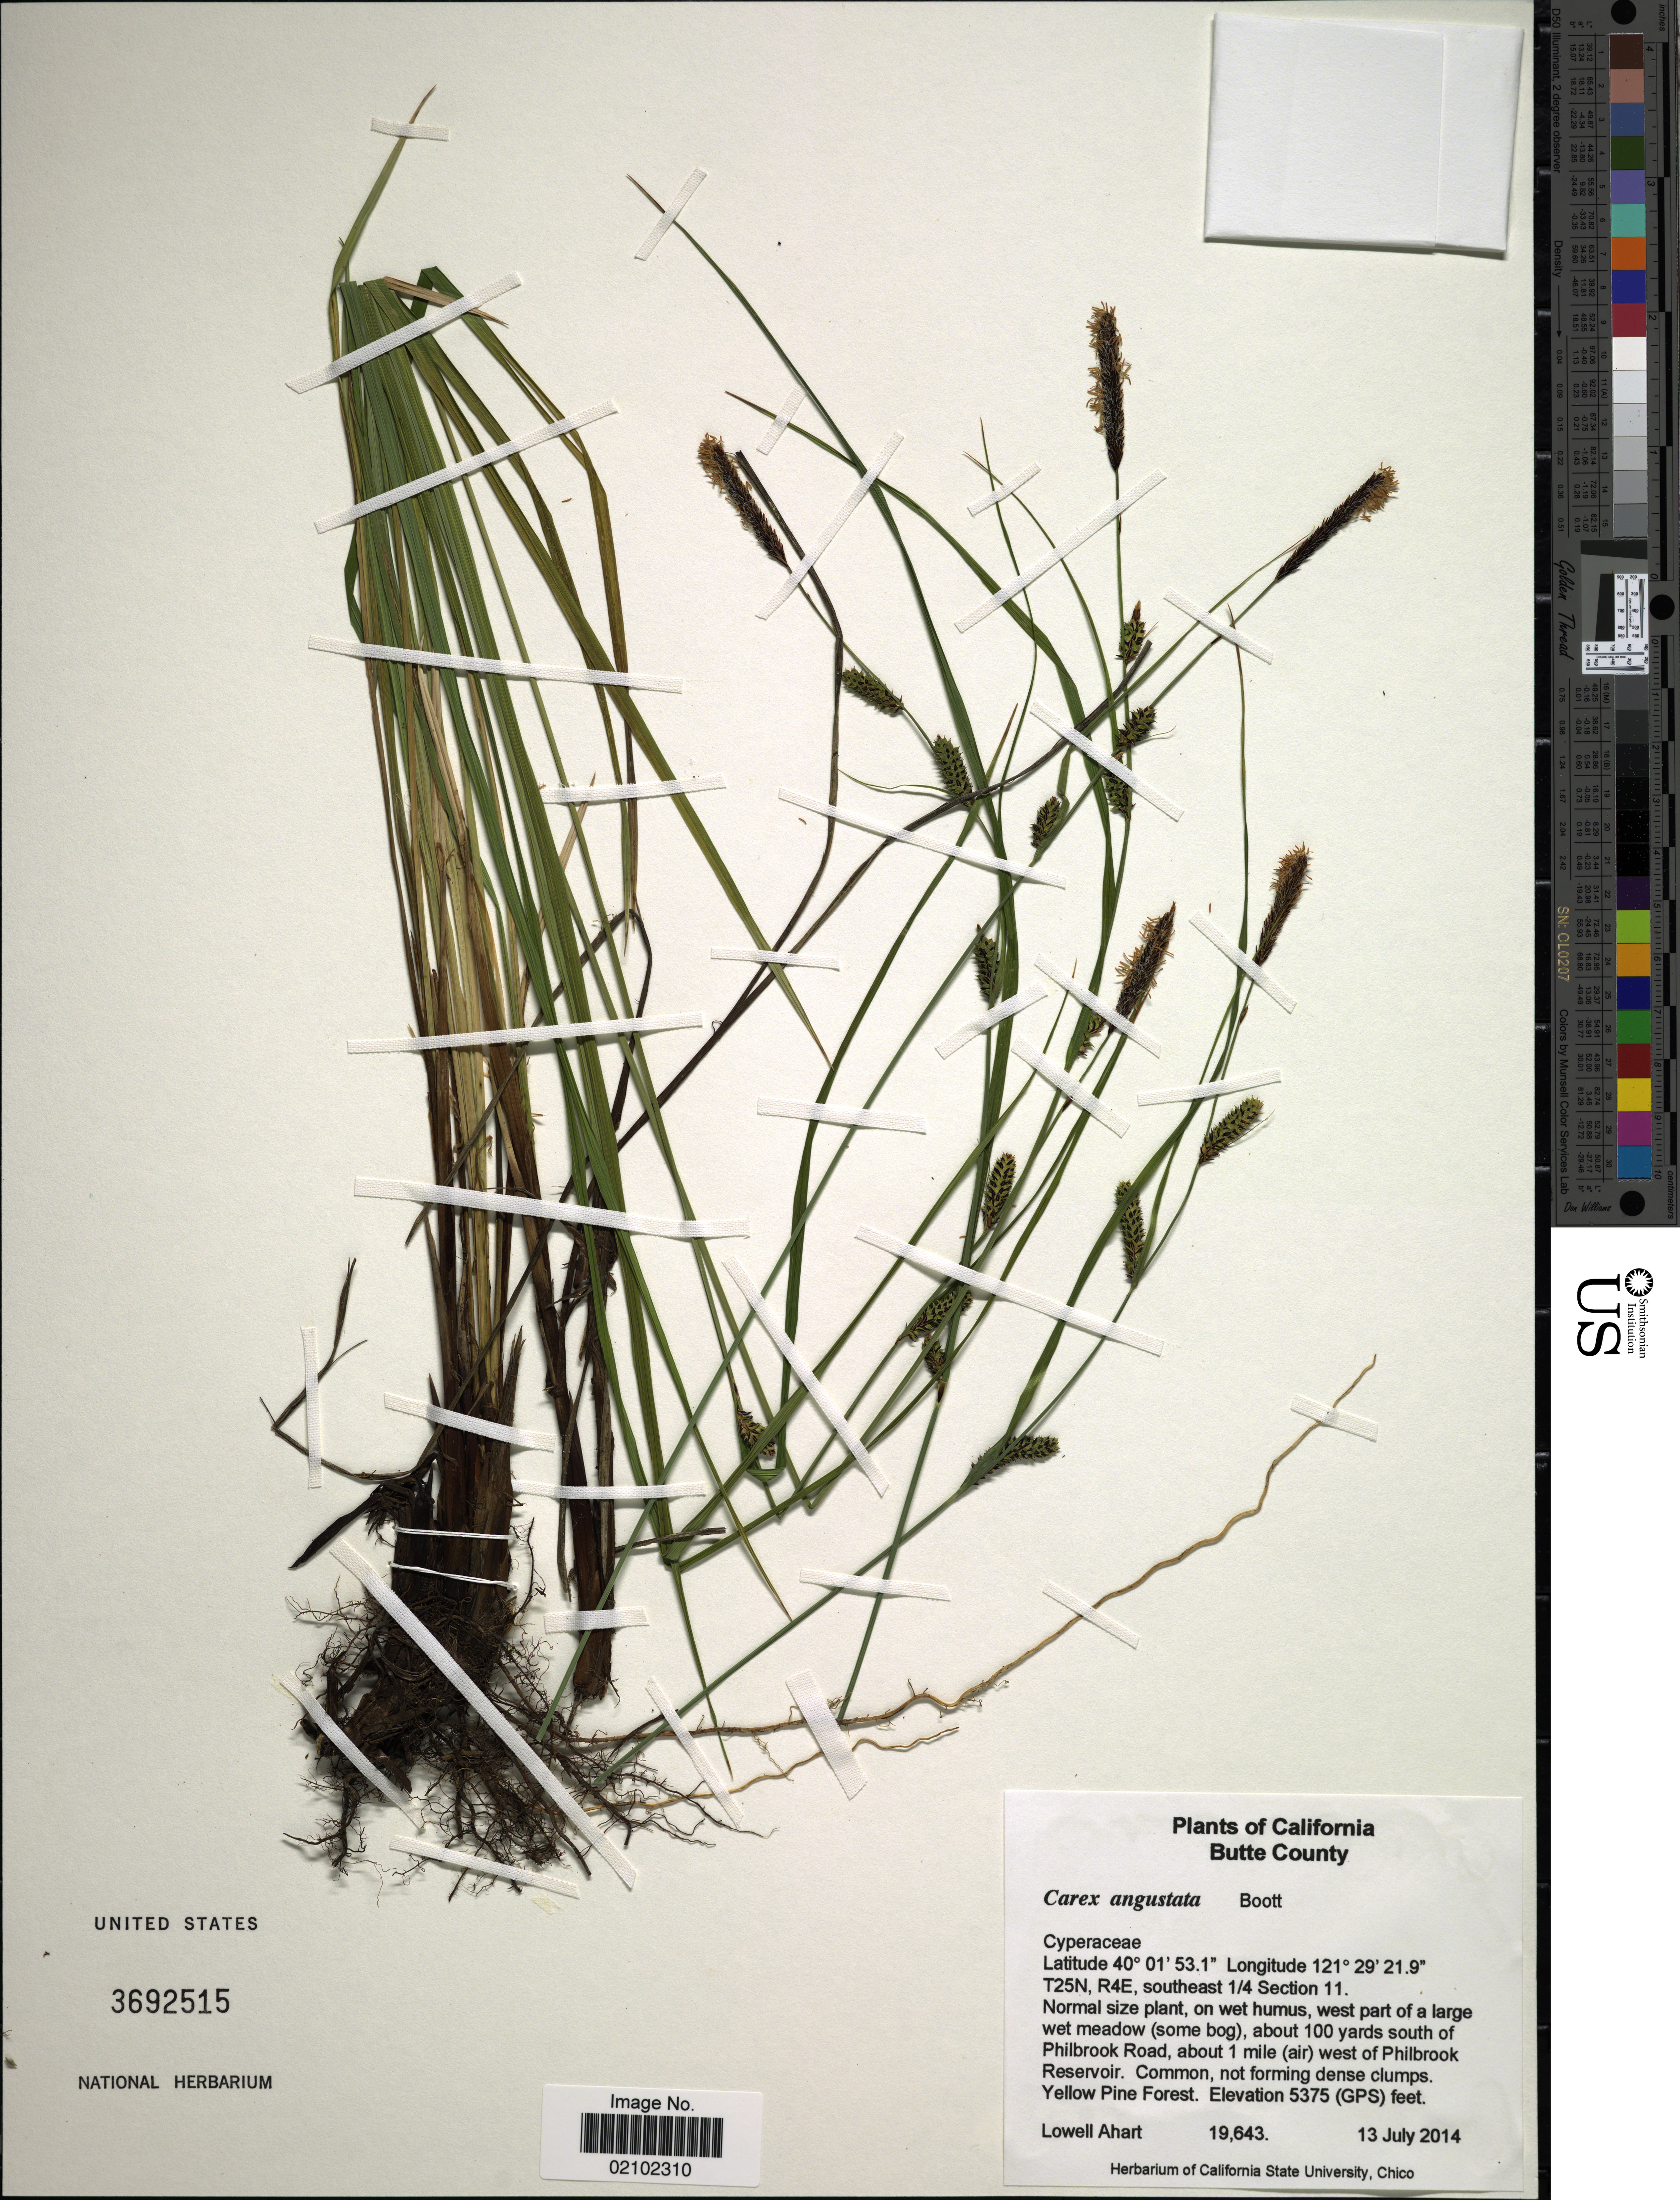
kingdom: Plantae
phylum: Tracheophyta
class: Liliopsida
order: Poales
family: Cyperaceae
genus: Carex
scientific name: Carex angustata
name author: Boott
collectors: L. Ahart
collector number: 19643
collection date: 2014-07-13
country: United States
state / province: California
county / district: Butte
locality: Butte County, T25N, R4E, southeadst 1/4 Section 11, about 100 yards south of Philbrook Road, about 1 mile (air) west of Philbrook Reservoir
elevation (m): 1638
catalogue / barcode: US 3692515